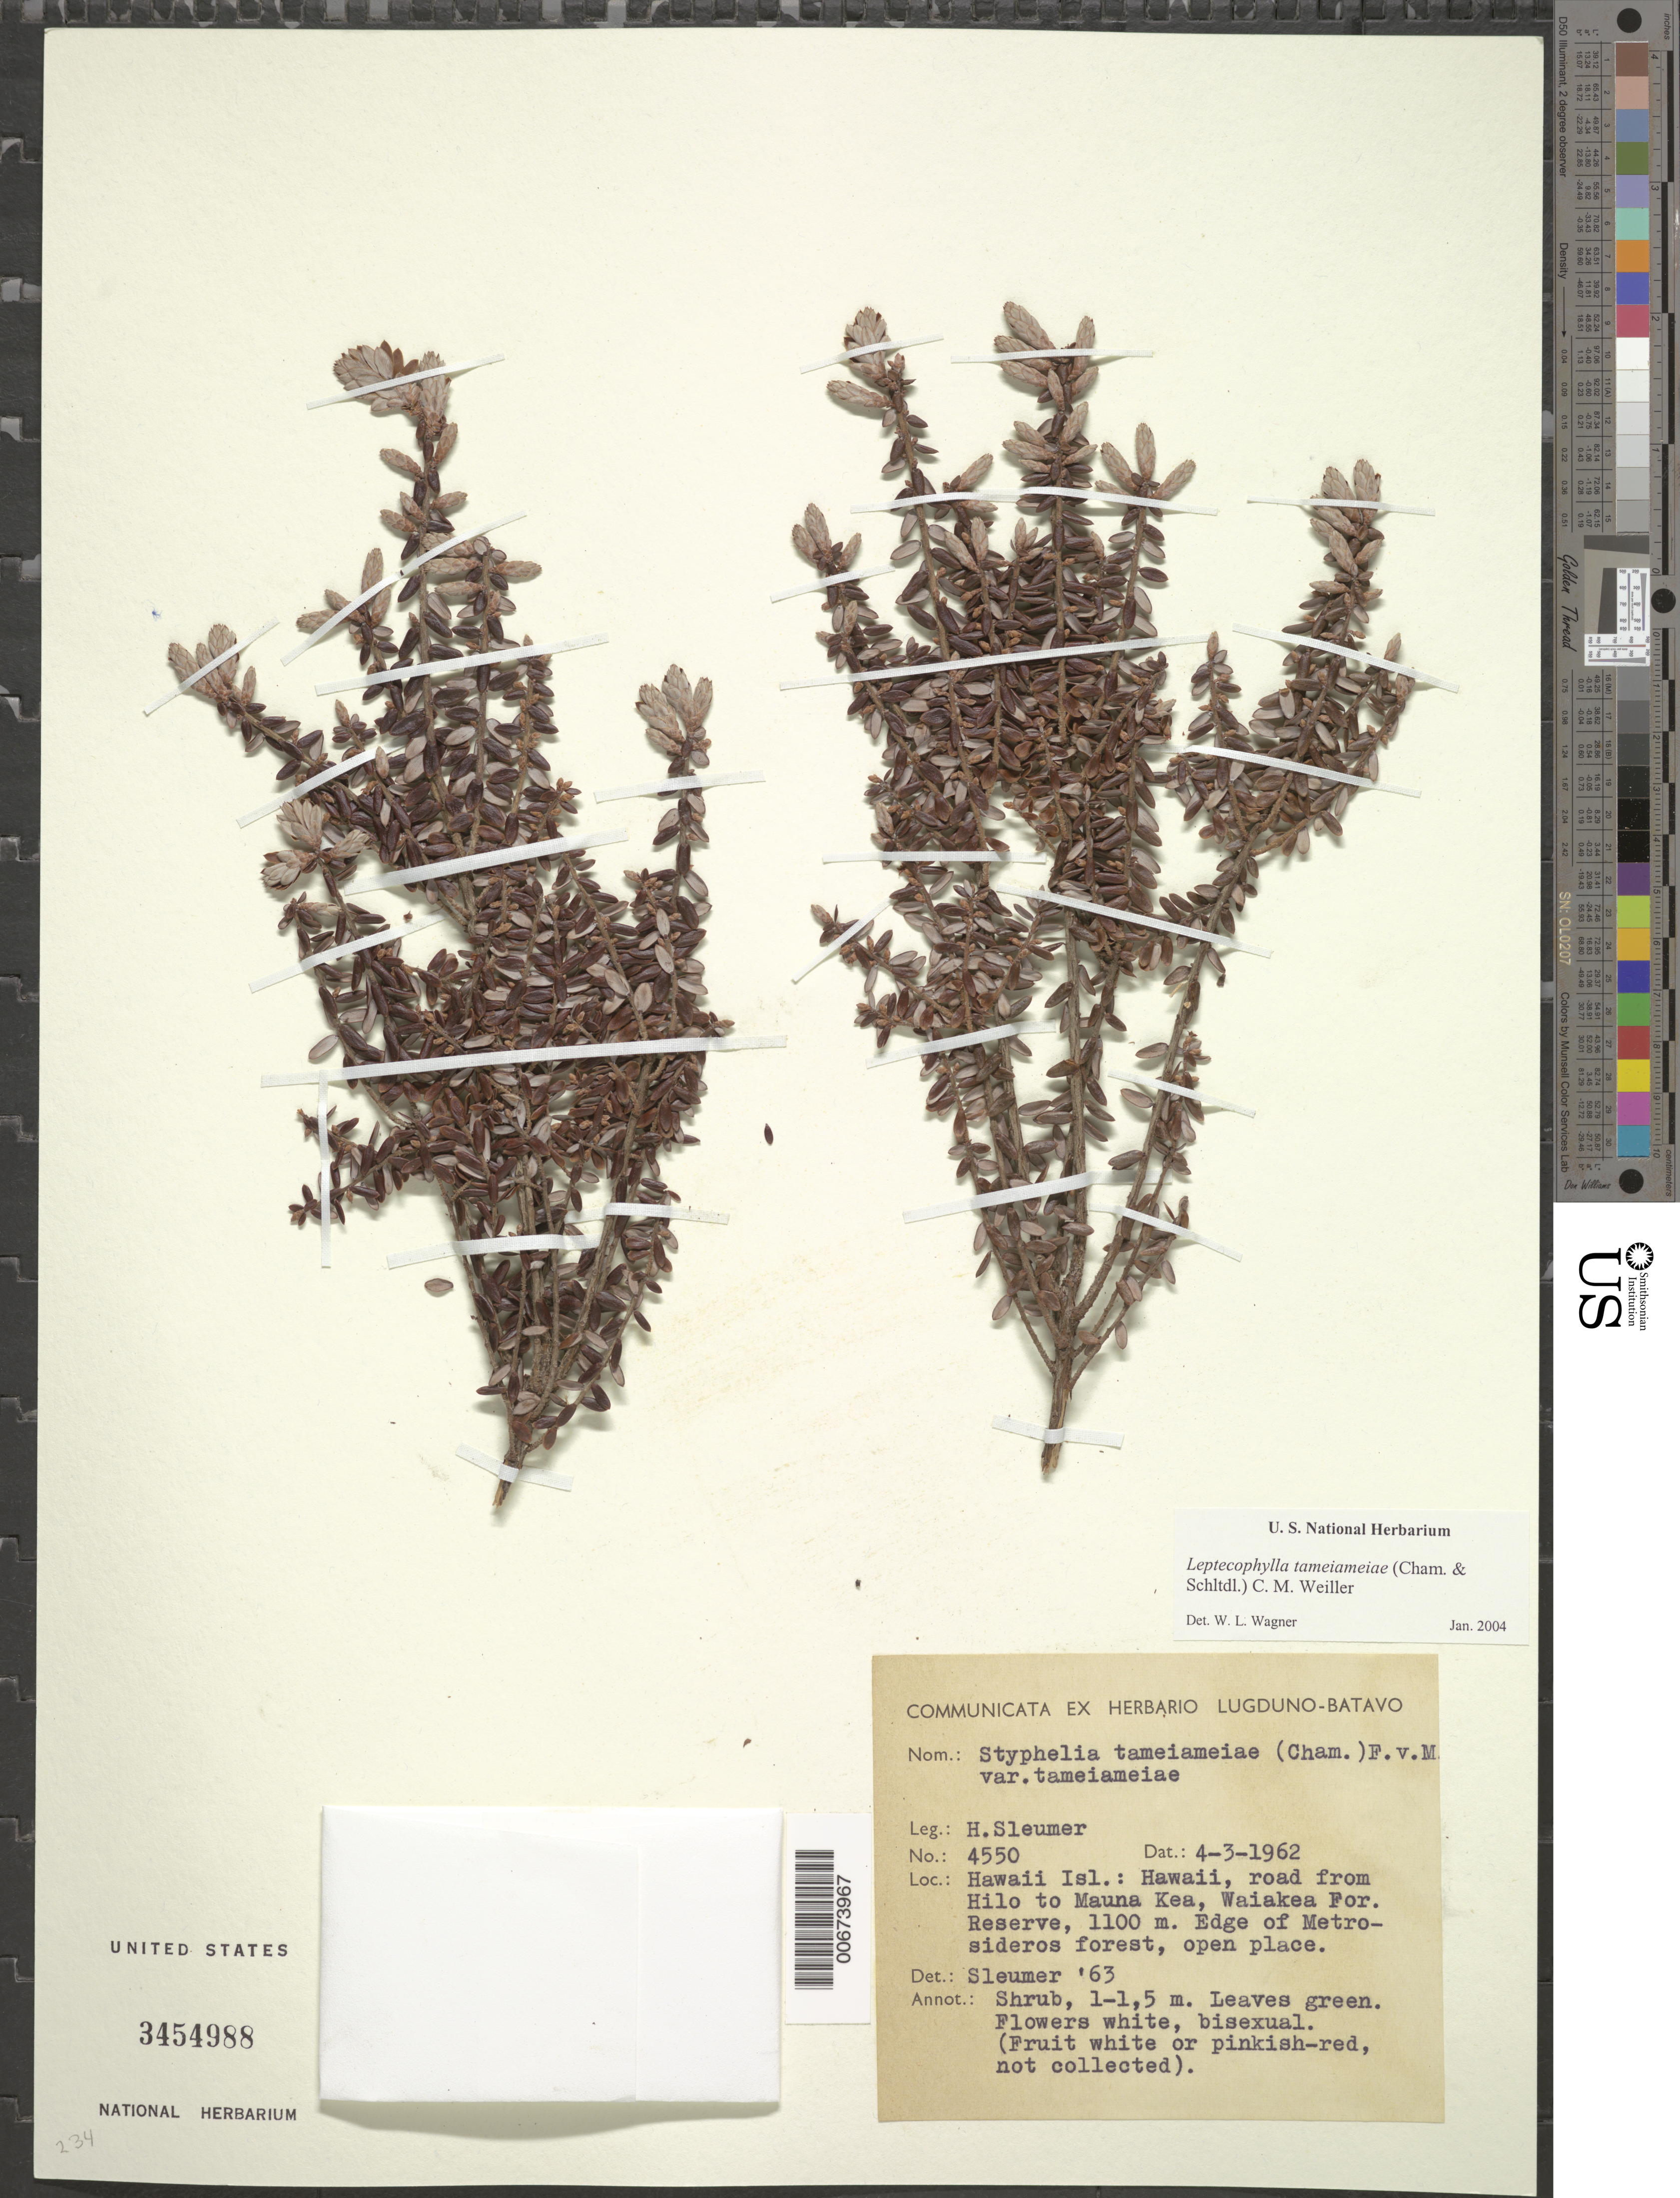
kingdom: Plantae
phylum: Tracheophyta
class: Magnoliopsida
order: Ericales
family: Ericaceae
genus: Leptecophylla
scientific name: Leptecophylla tameiameiae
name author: (Cham. & Schltdl.) C.M. Weiller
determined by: Wagner, W. L., (BOT), Smithsonian Institution - National Museum of Natural History (UNITED STATES)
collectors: H. O. Sleumer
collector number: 4550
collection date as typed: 4 Mar 1962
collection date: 1962-03-04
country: United States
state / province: Hawaii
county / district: Hawaii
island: Hawaii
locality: Road from Hilo to Mauna Kea, Waiakea Forest Reserve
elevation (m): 1100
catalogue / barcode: US 3454988